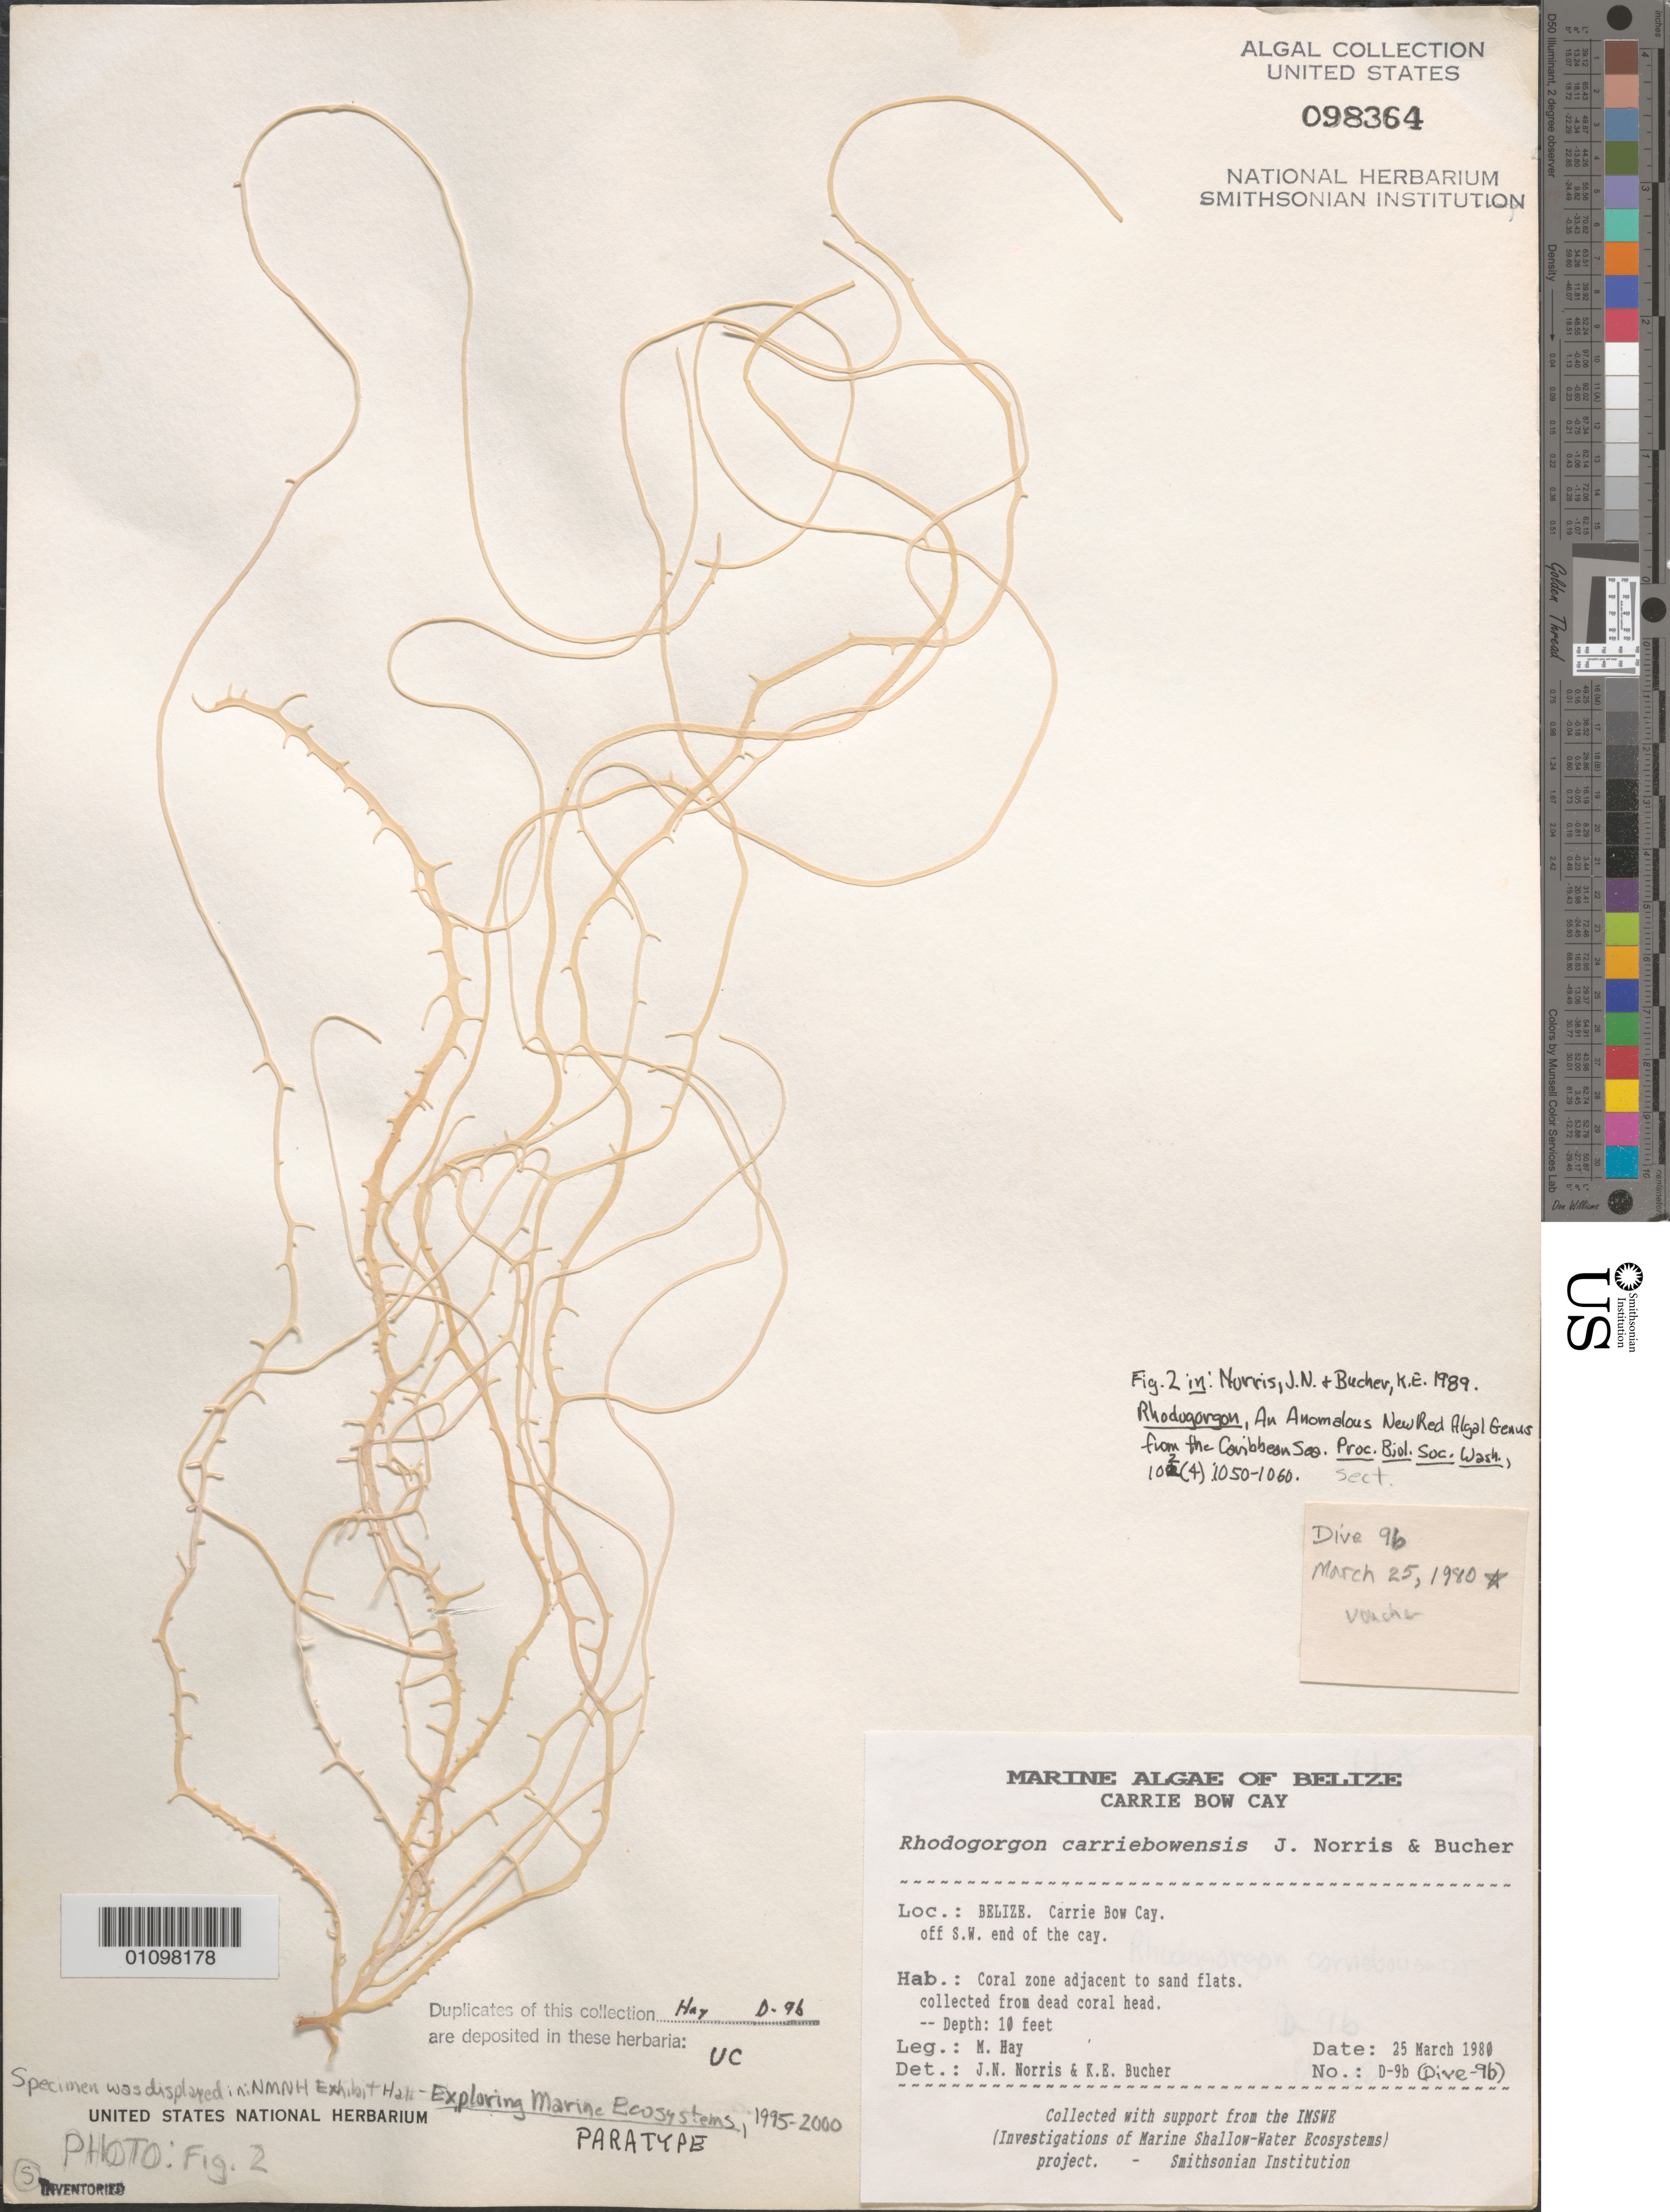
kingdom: Plantae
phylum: Rhodophyta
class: Florideophyceae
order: Rhodogorgonales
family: Rhodogorgonaceae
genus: Rhodogorgon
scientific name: Rhodogorgon ramosissima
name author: J.N. Norris & K.E. Bucher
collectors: M. E. Hay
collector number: Dive-9b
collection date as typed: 25 Mar 1980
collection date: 1980-03-25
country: Belize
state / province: Stann Creek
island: Carrie Bow Cay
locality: Off southwest side (end) of cay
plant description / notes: Paratype; Photo figure 2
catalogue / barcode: US 98364